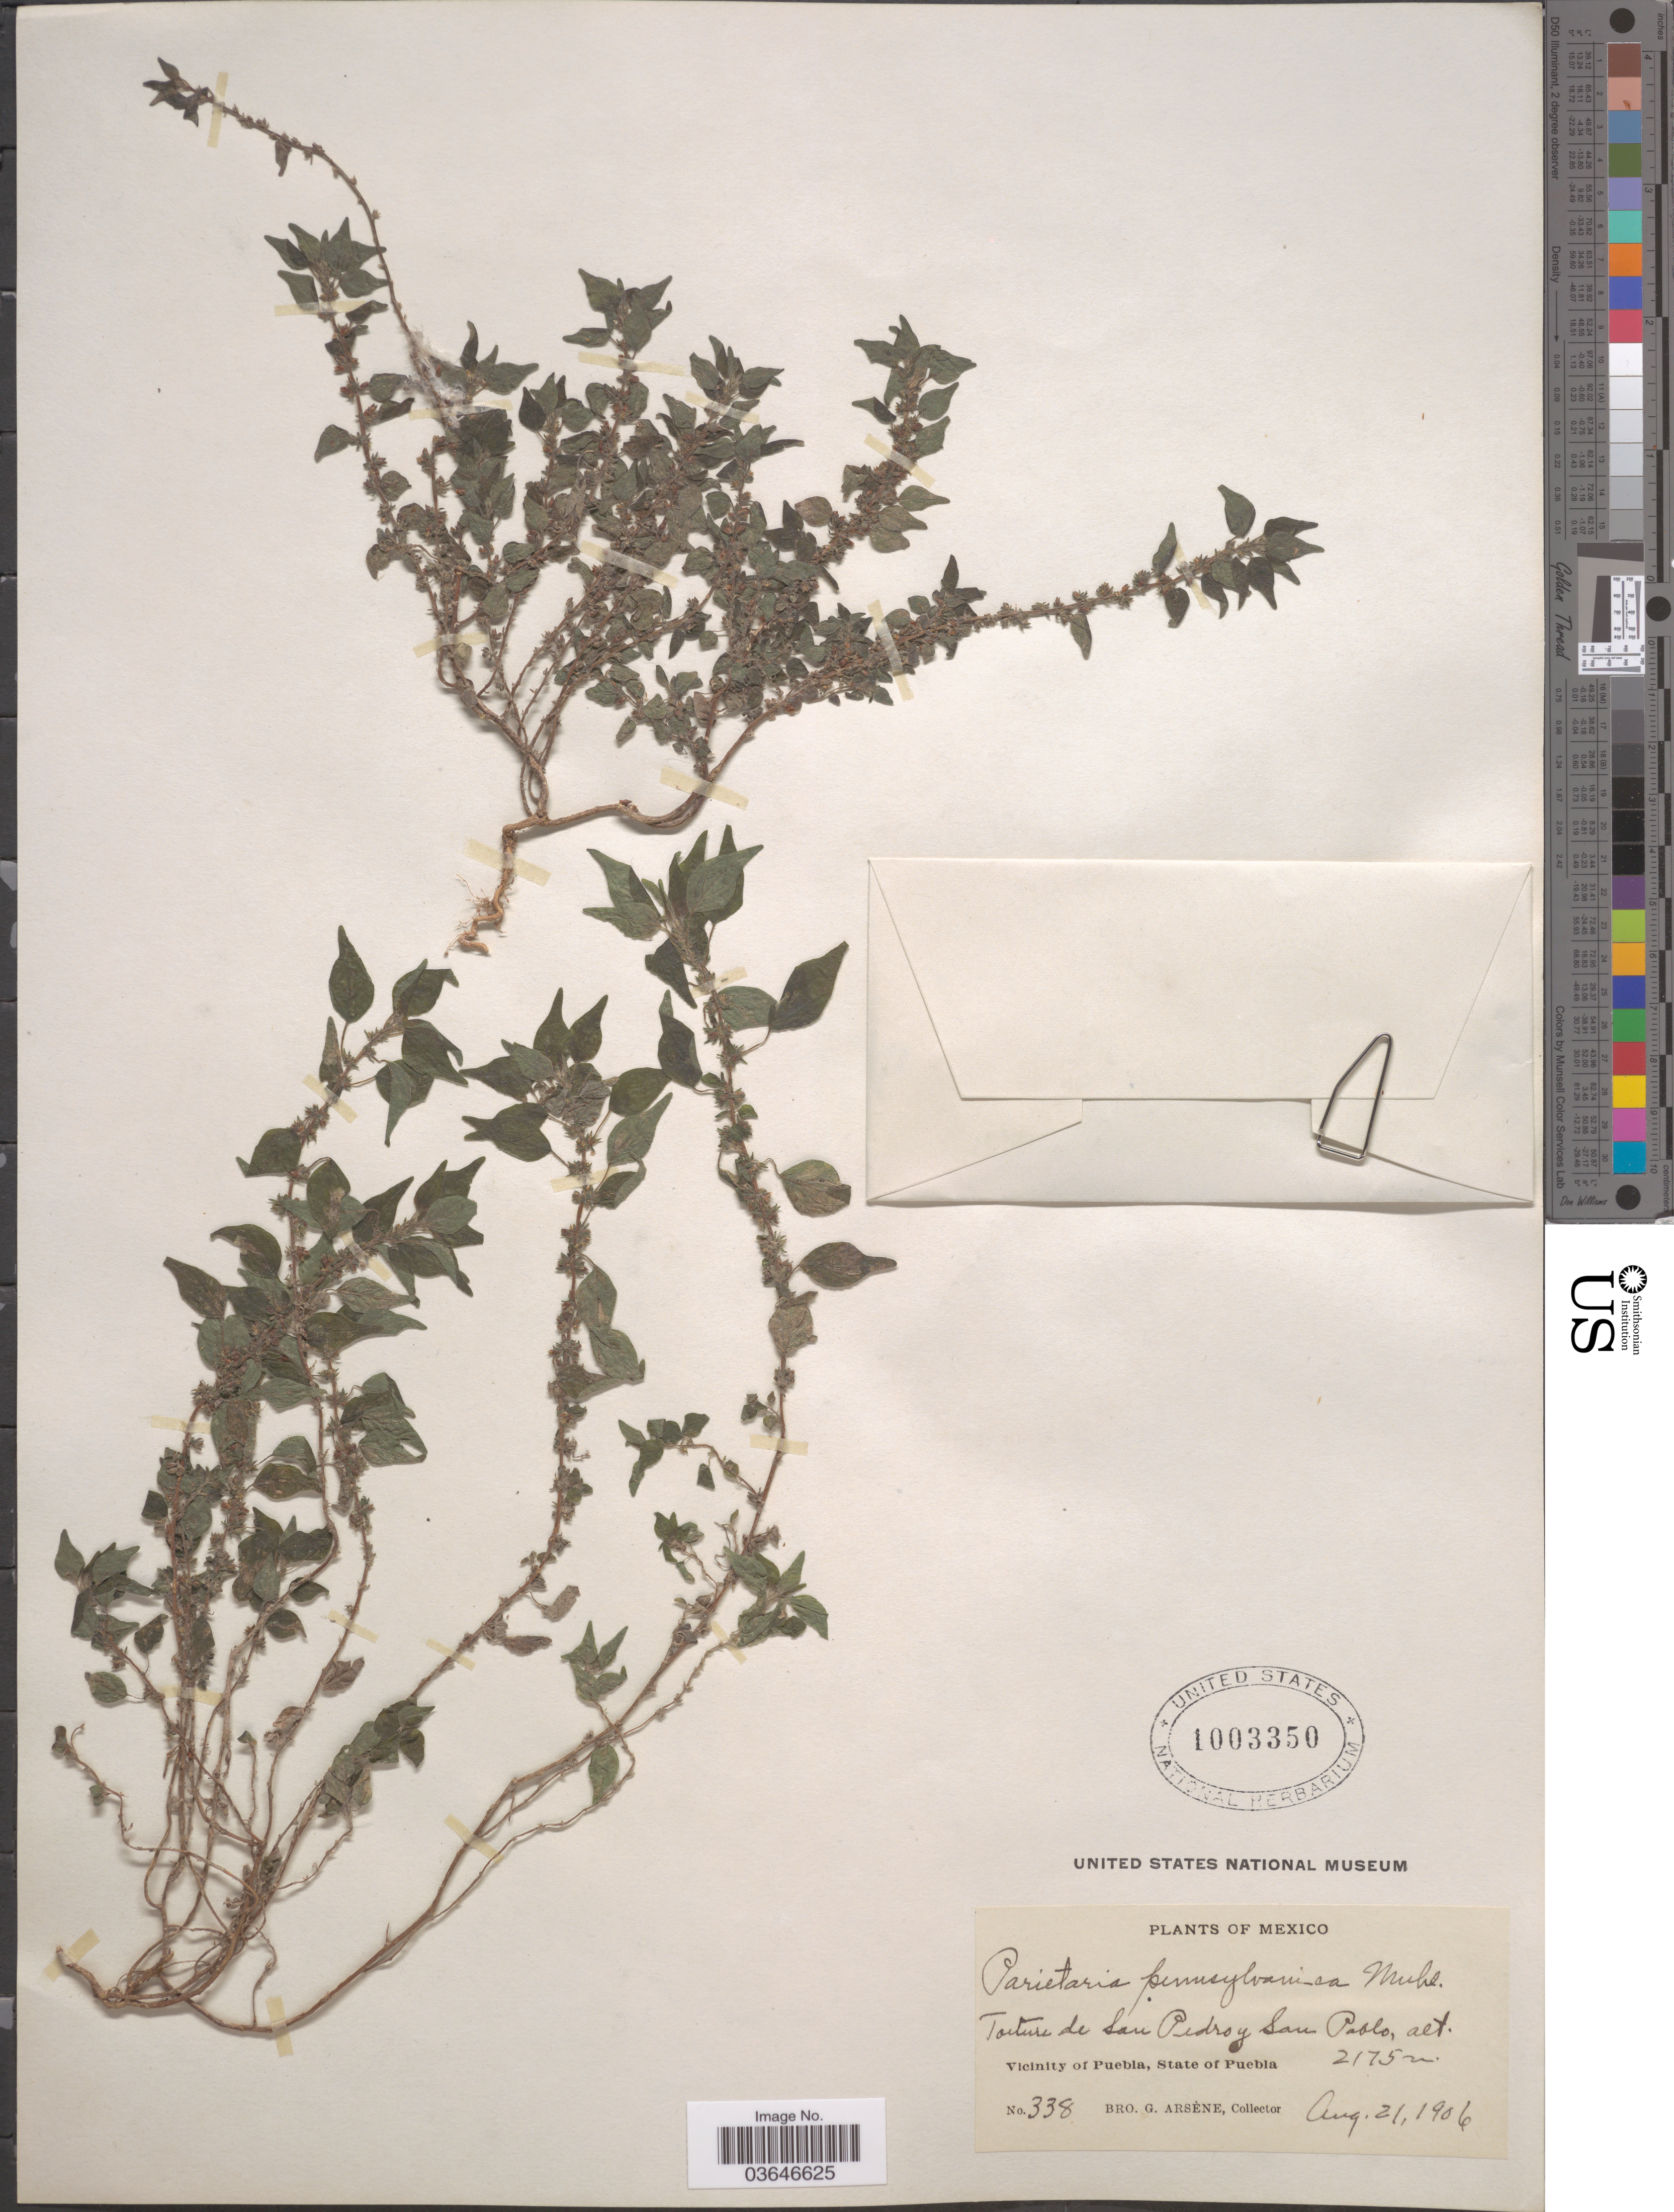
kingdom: Plantae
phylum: Tracheophyta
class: Magnoliopsida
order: Rosales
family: Urticaceae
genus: Parietaria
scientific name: Parietaria pensylvanica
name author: Muhl. ex Willd.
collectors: Bro. G. Arsène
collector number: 338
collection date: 1906-08-21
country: Mexico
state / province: Puebla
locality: Toiture de San Pedro y San Pablo [Roofs of San Pedro and San Pablo] - Vicinity of Puebla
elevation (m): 2175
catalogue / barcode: US 1003350